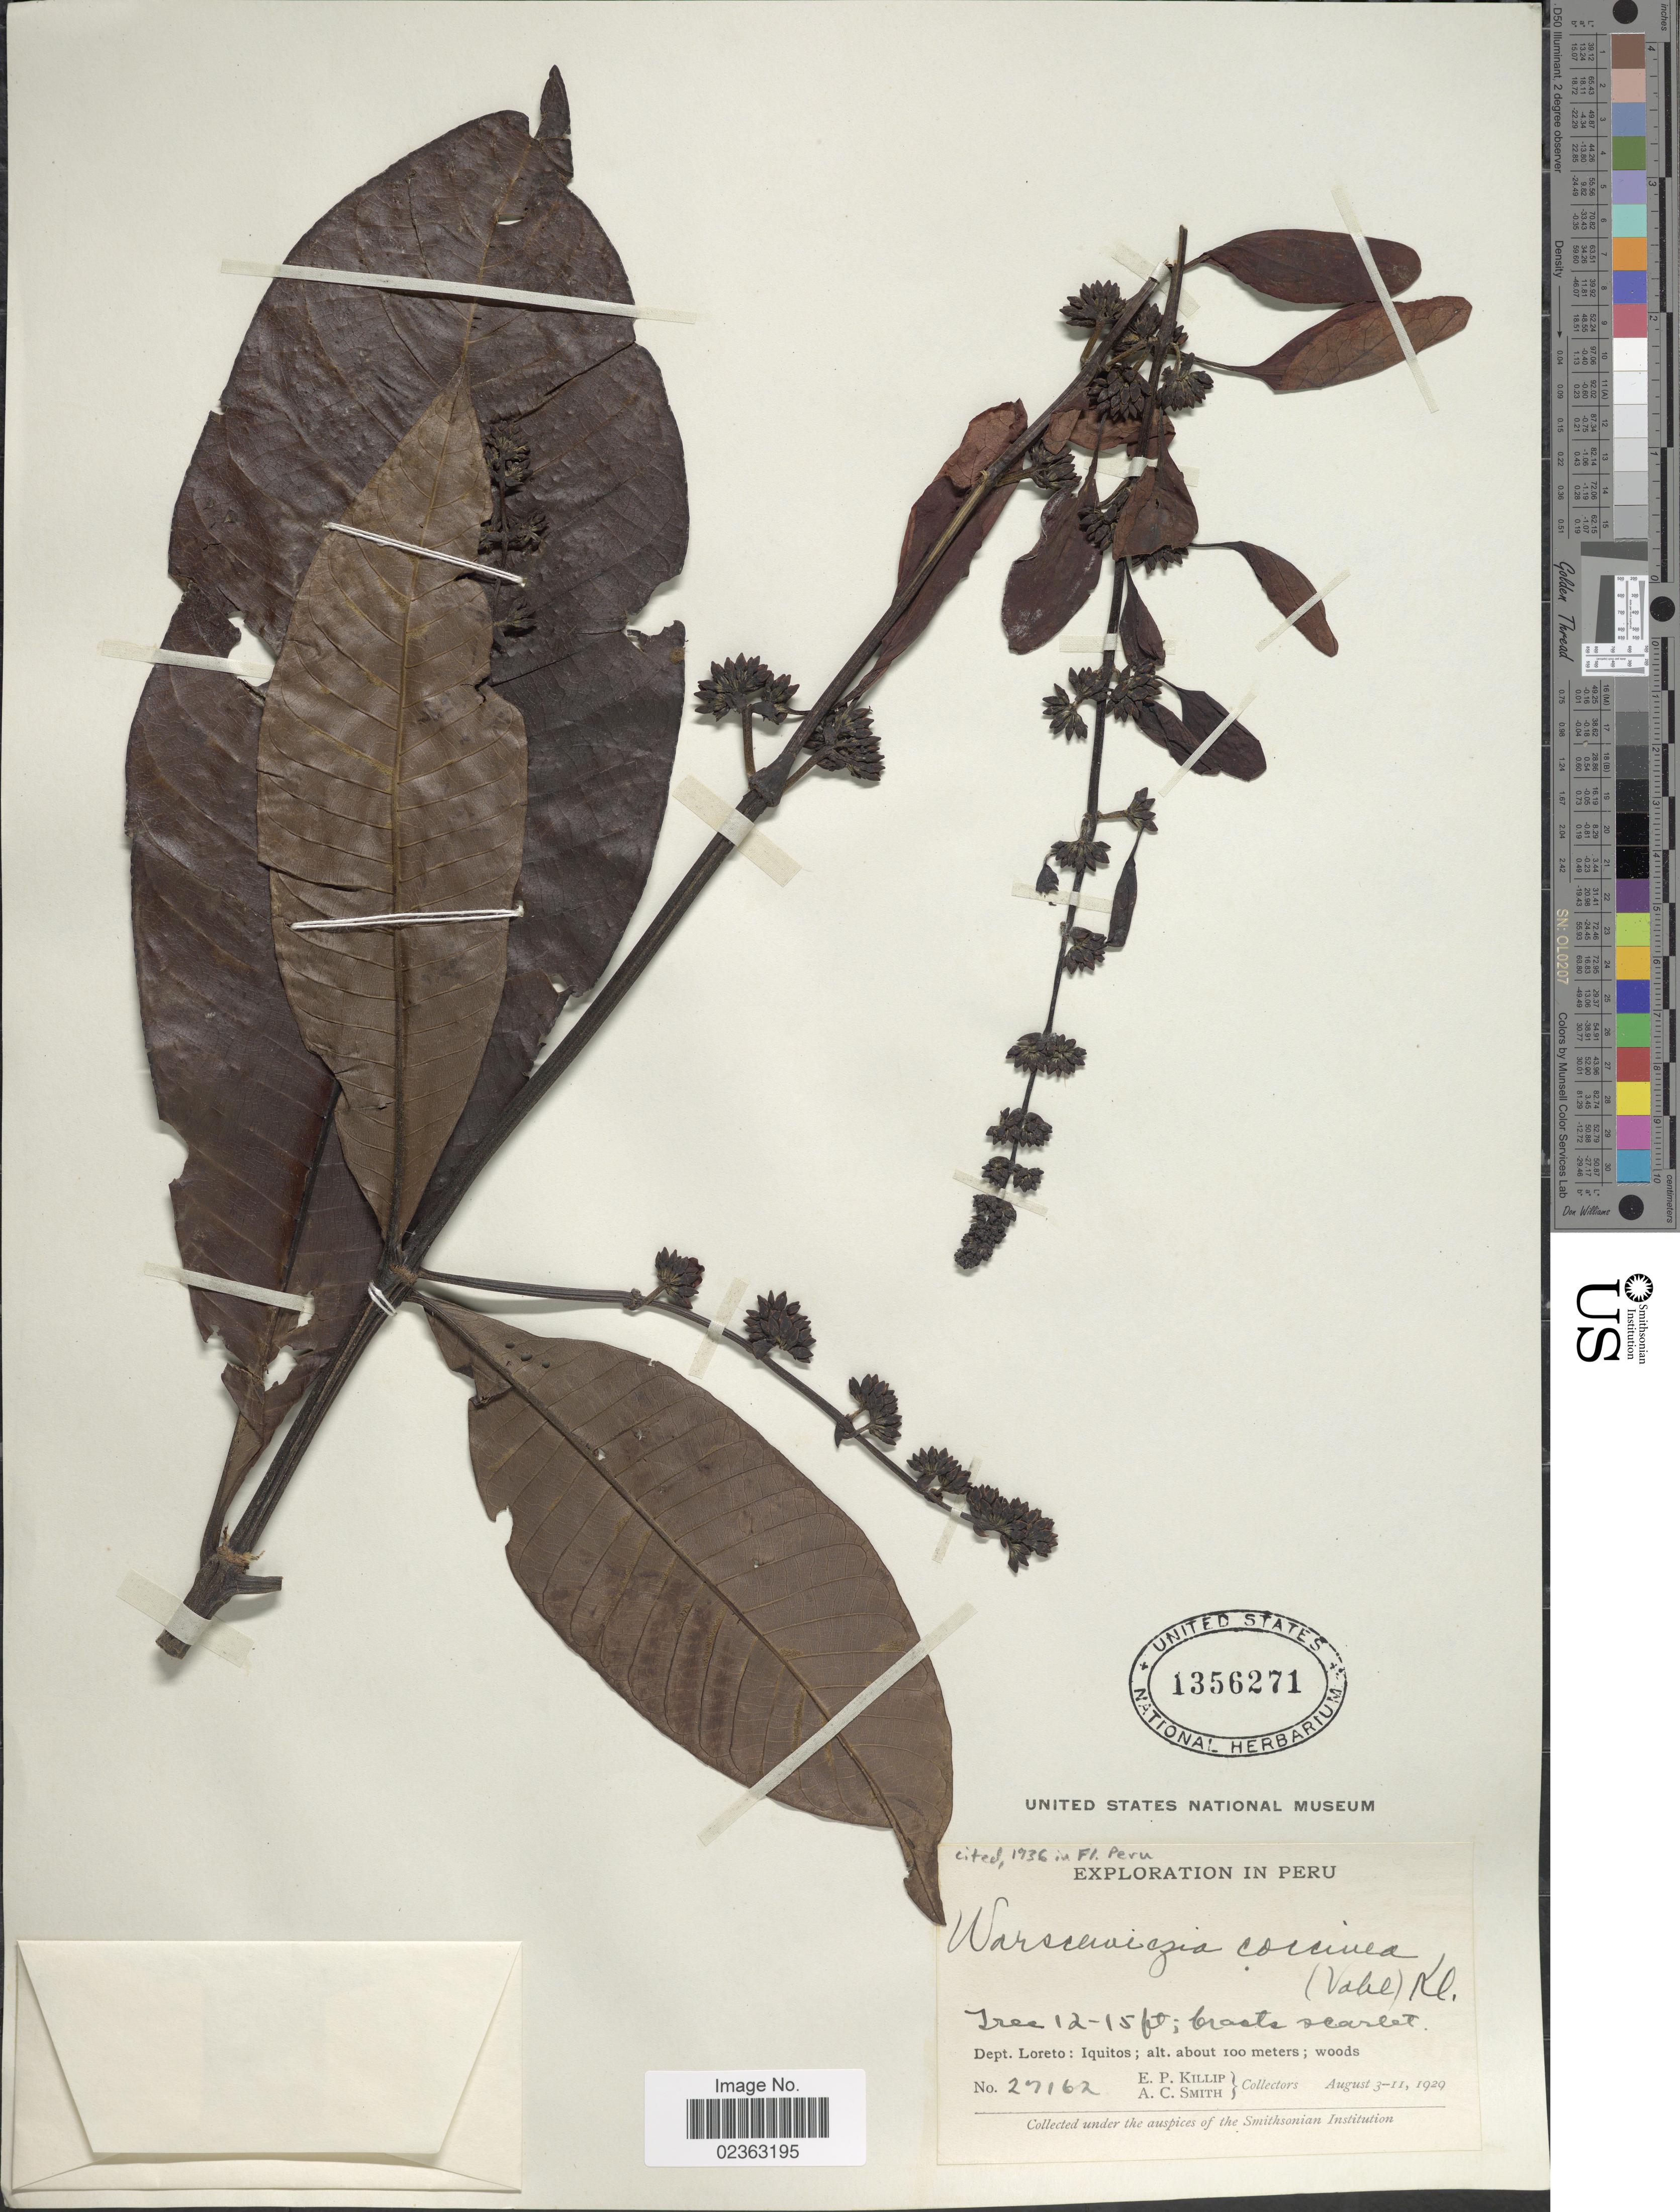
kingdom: Plantae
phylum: Tracheophyta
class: Magnoliopsida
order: Gentianales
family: Rubiaceae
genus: Warszewiczia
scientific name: Warszewiczia coccinea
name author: (Vahl) Klotzsch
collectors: E. P. Killip & A. C. Smith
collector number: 27162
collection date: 1929-08-03/1929-08-11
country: Peru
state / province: Loreto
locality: Iquitos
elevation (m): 100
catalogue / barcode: US 1356271